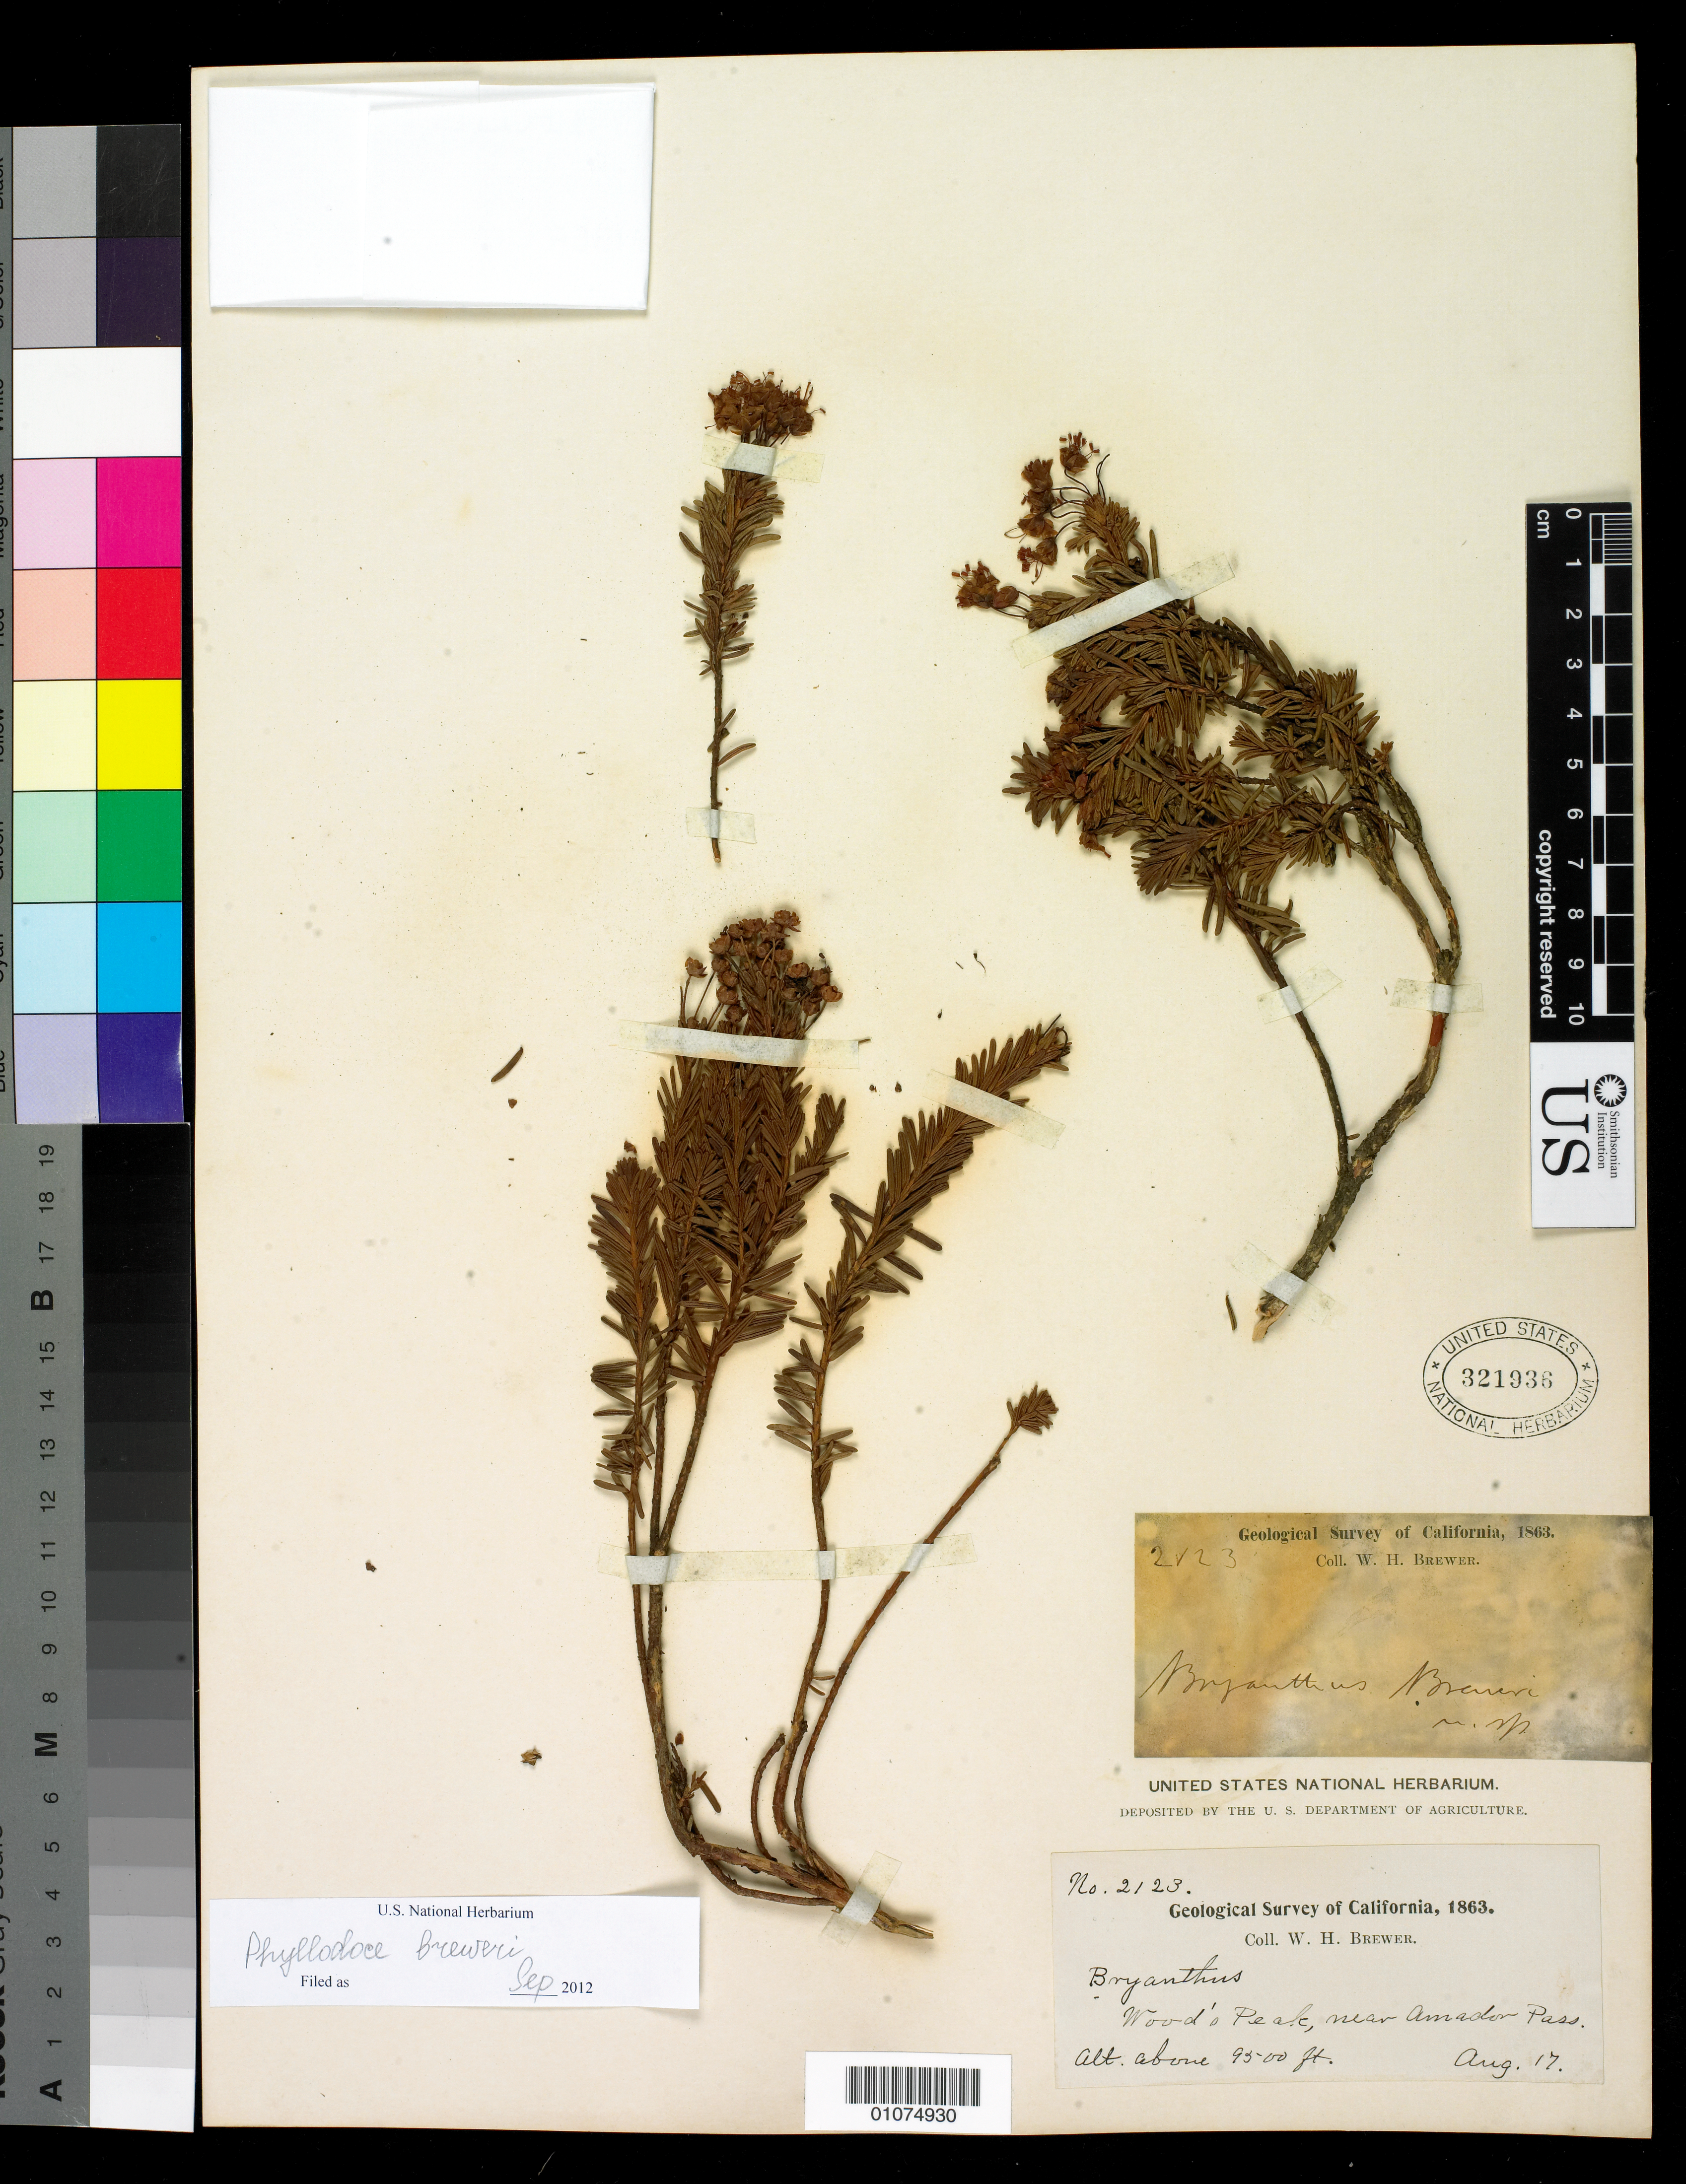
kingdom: Plantae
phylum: Tracheophyta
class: Magnoliopsida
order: Ericales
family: Ericaceae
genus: Phyllodoce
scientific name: Phyllodoce breweri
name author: (A. Gray) A. Heller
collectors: W. H. Brewer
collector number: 2123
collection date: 1863-08-17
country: United States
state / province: California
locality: Wood's Peak, near Amador Pass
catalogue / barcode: US 321936